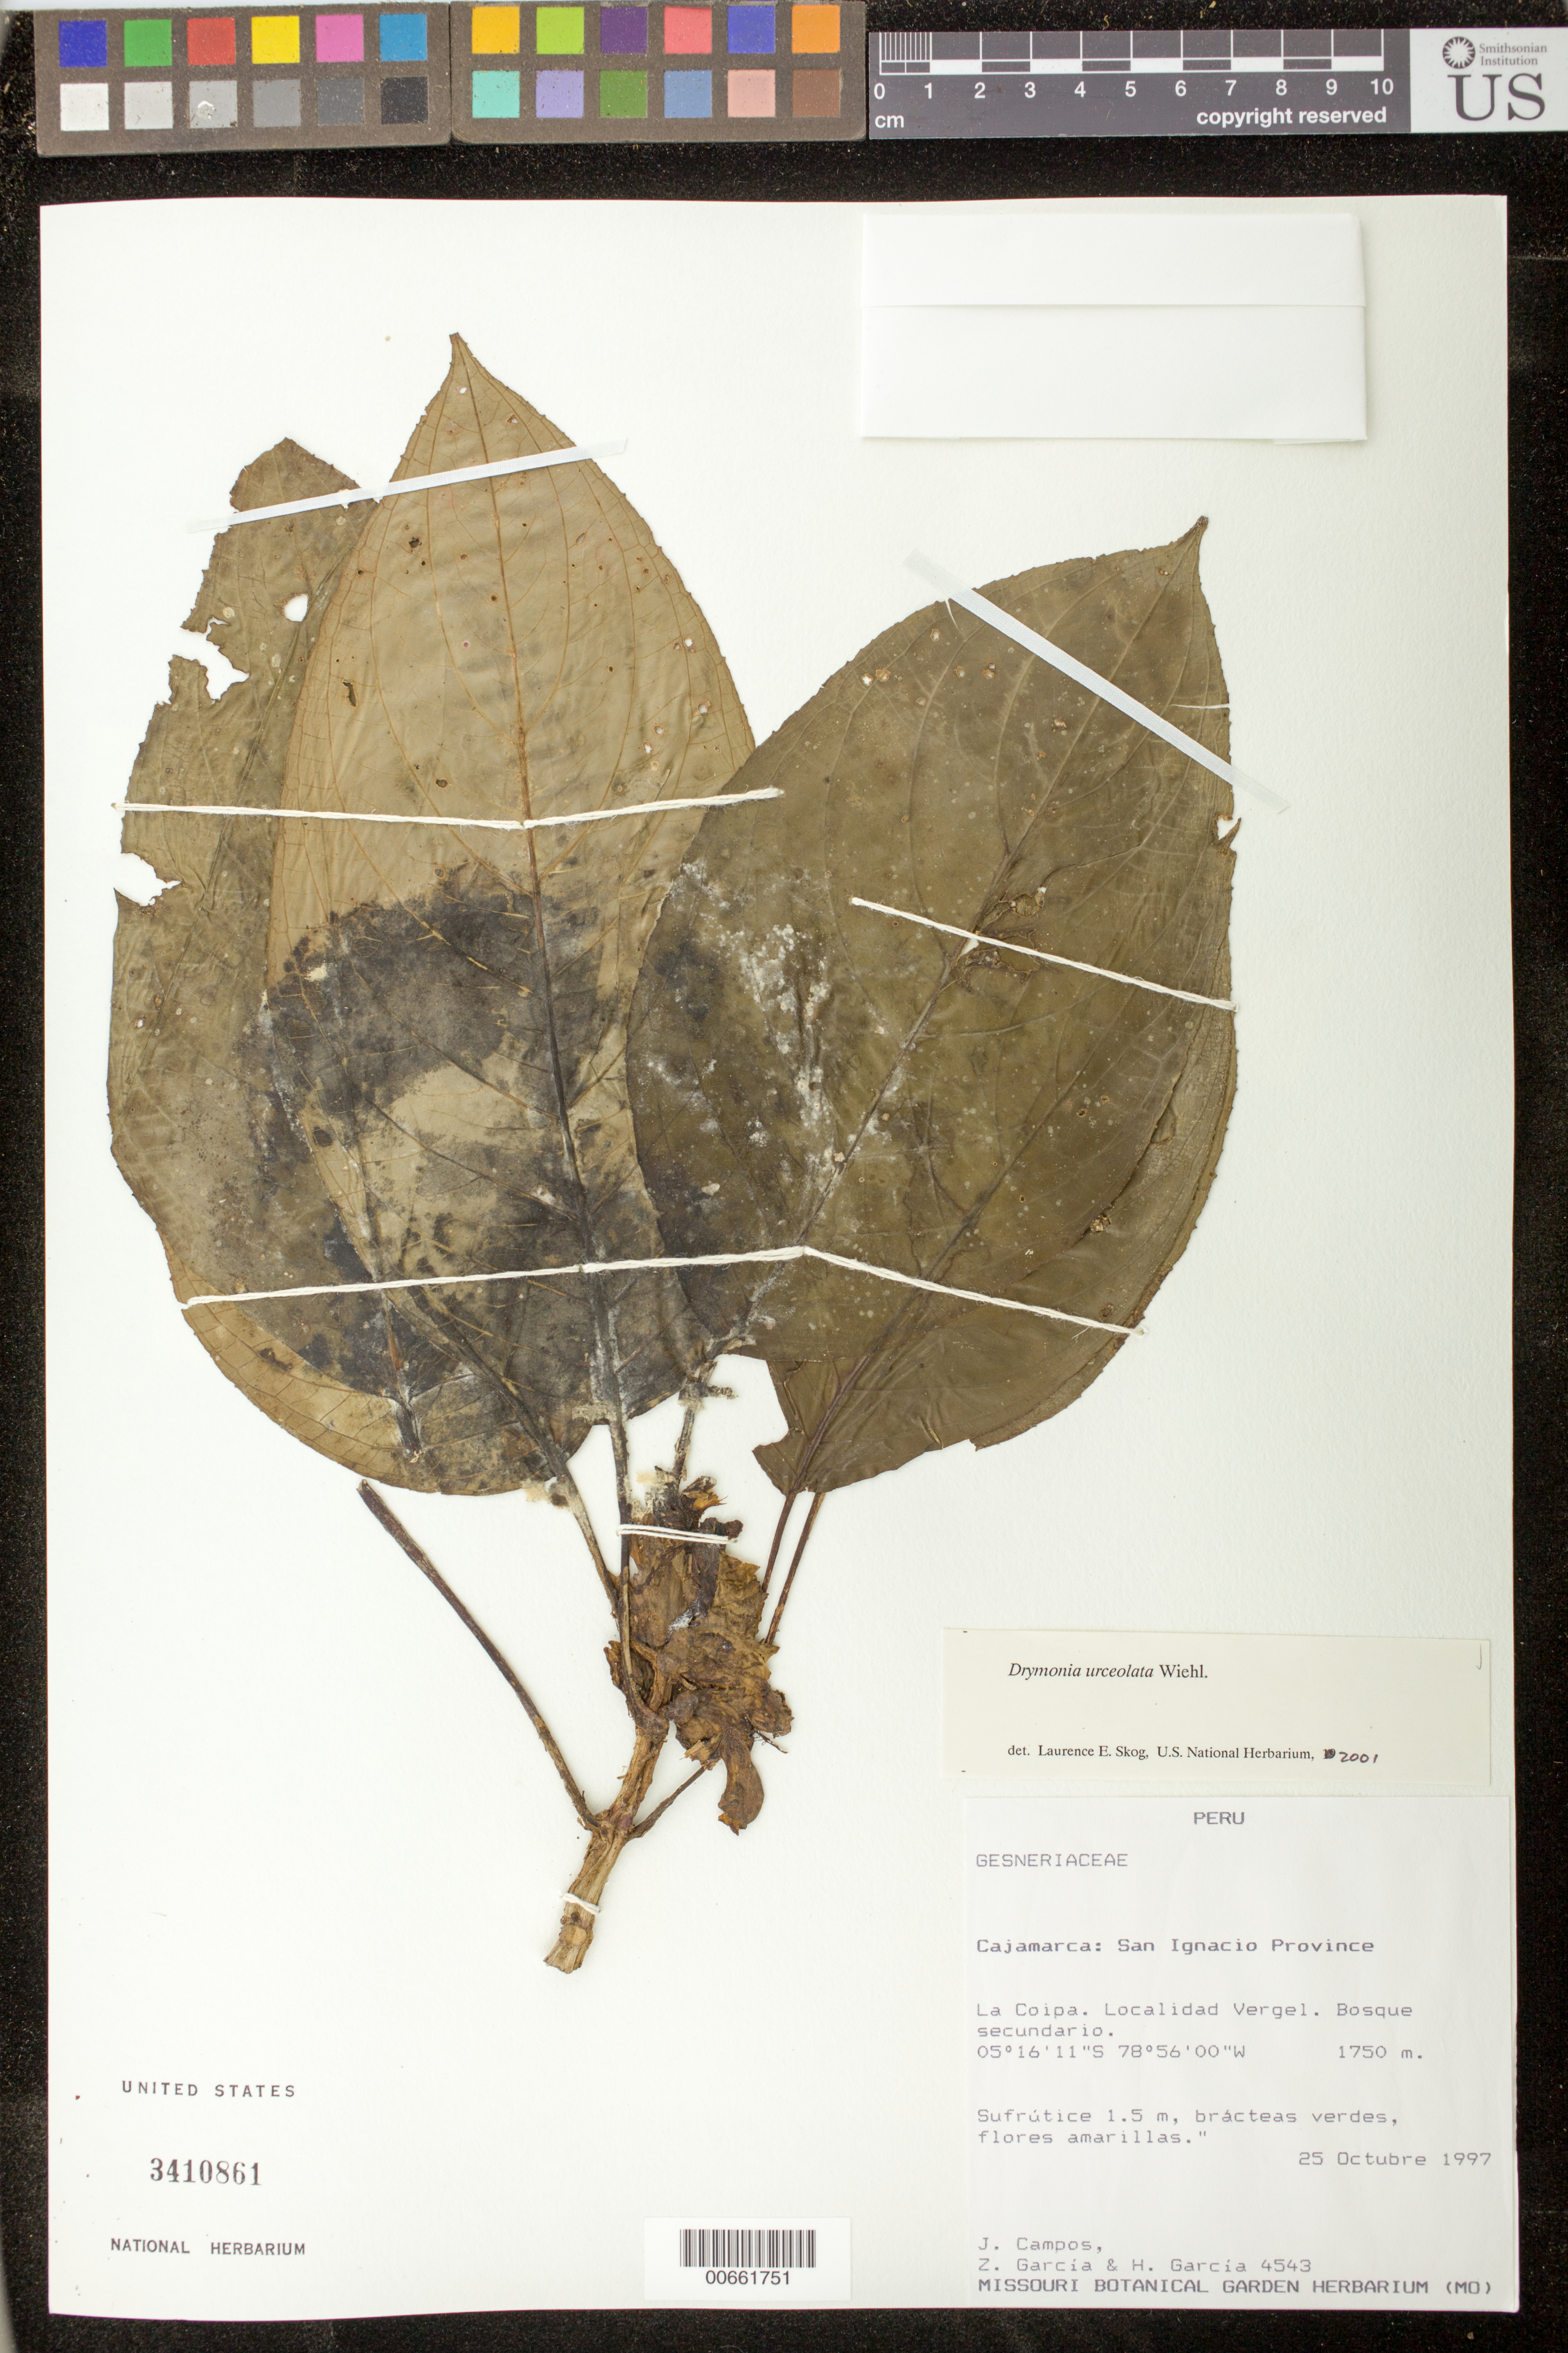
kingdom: Plantae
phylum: Tracheophyta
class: Magnoliopsida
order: Lamiales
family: Gesneriaceae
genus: Drymonia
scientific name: Drymonia urceolata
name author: Wiehler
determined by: Skog, Laurence E.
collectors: J. Campos, Z. Garcia & H. Garcia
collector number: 4543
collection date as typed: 25 Oct 1997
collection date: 1997-10-25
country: Peru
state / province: Cajamarca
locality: Prov. San Ignacio, La Coipa, localidad Vergel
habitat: Bosque secundario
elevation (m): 1750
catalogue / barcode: US 3410861